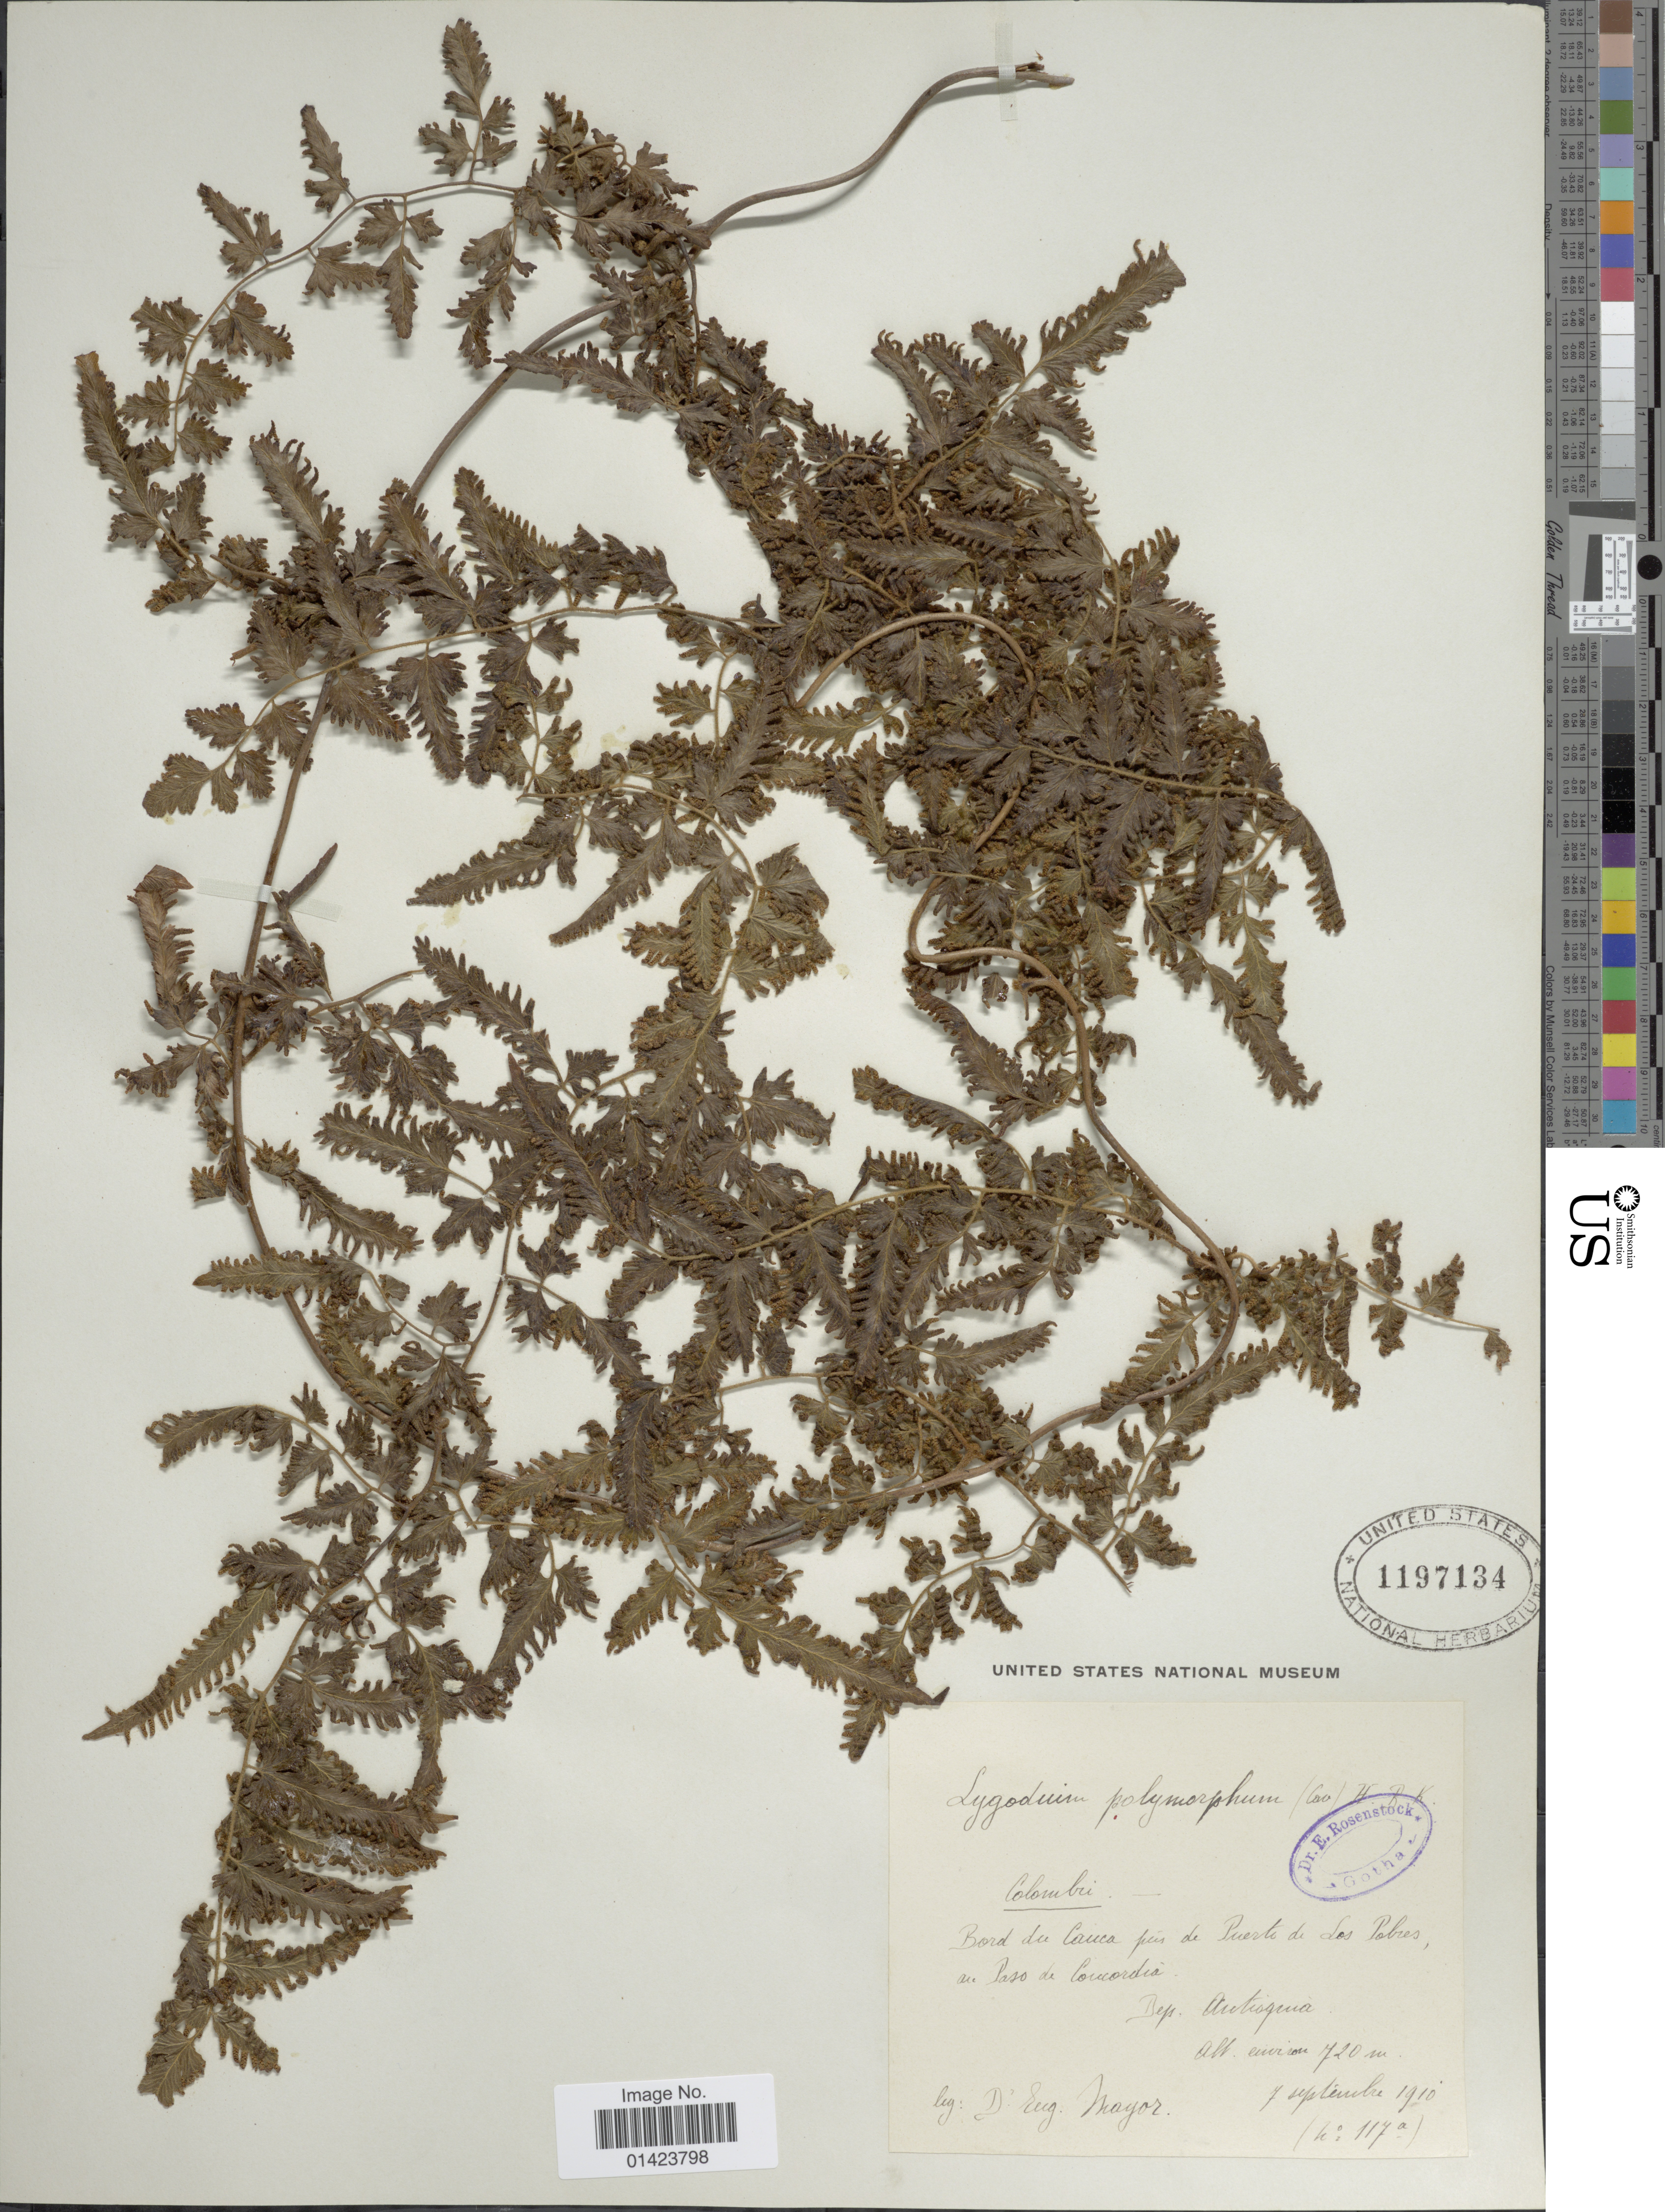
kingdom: Plantae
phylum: Tracheophyta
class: Polypodiopsida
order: Schizaeales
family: Lygodiaceae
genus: Lygodium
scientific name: Lygodium venustum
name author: Sw.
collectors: E. Mayor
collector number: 117a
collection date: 1910-09-07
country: Colombia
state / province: Antioquia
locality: Bord du Cauca pres de Puertp de Los Pobres au Paso de Concordia, Dep. Antioquia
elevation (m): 720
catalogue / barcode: US 1197134